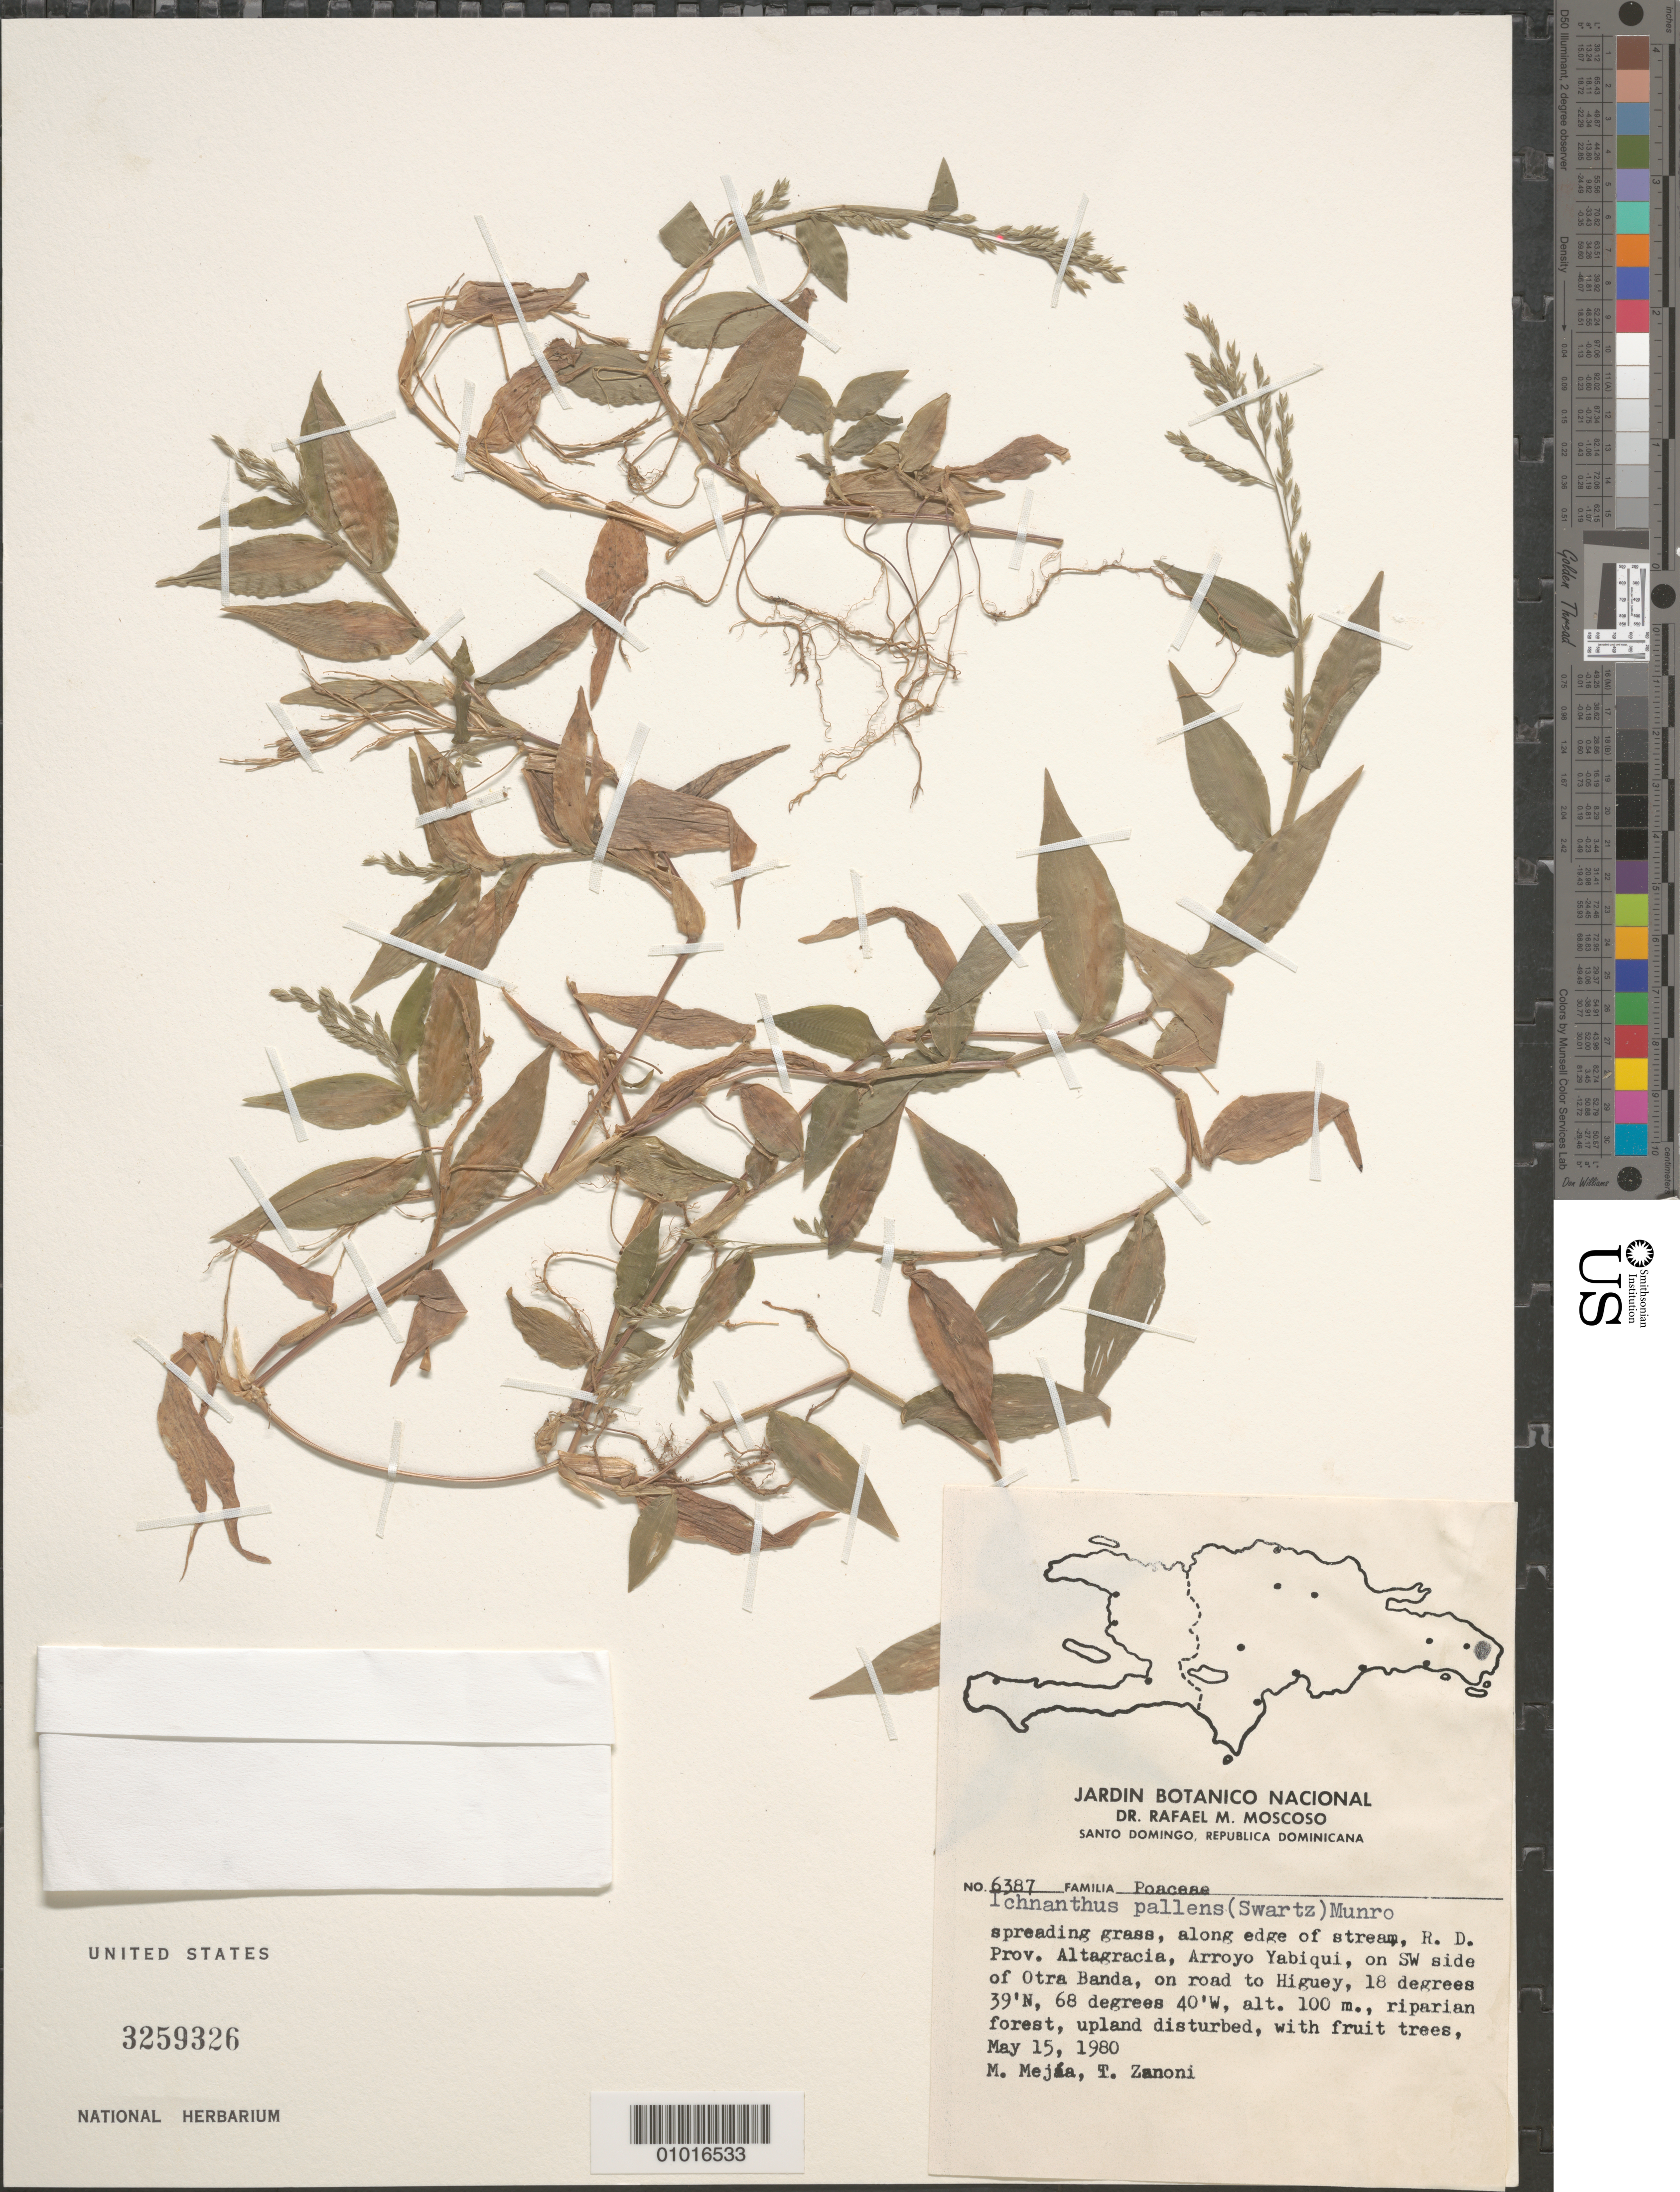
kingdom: Plantae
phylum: Tracheophyta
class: Liliopsida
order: Poales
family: Poaceae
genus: Ichnanthus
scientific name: Ichnanthus pallens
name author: (Sw.) Munro ex Benth.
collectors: M. Majia & T. A. Zanoni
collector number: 6387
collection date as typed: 15 May 1980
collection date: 1980-05-15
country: Dominican Republic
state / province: La Altagracía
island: Hispaniola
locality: Arroyo Yabiqui, on SW Side of Otra Banda, on road to Higuey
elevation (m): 100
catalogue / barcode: US 3259326